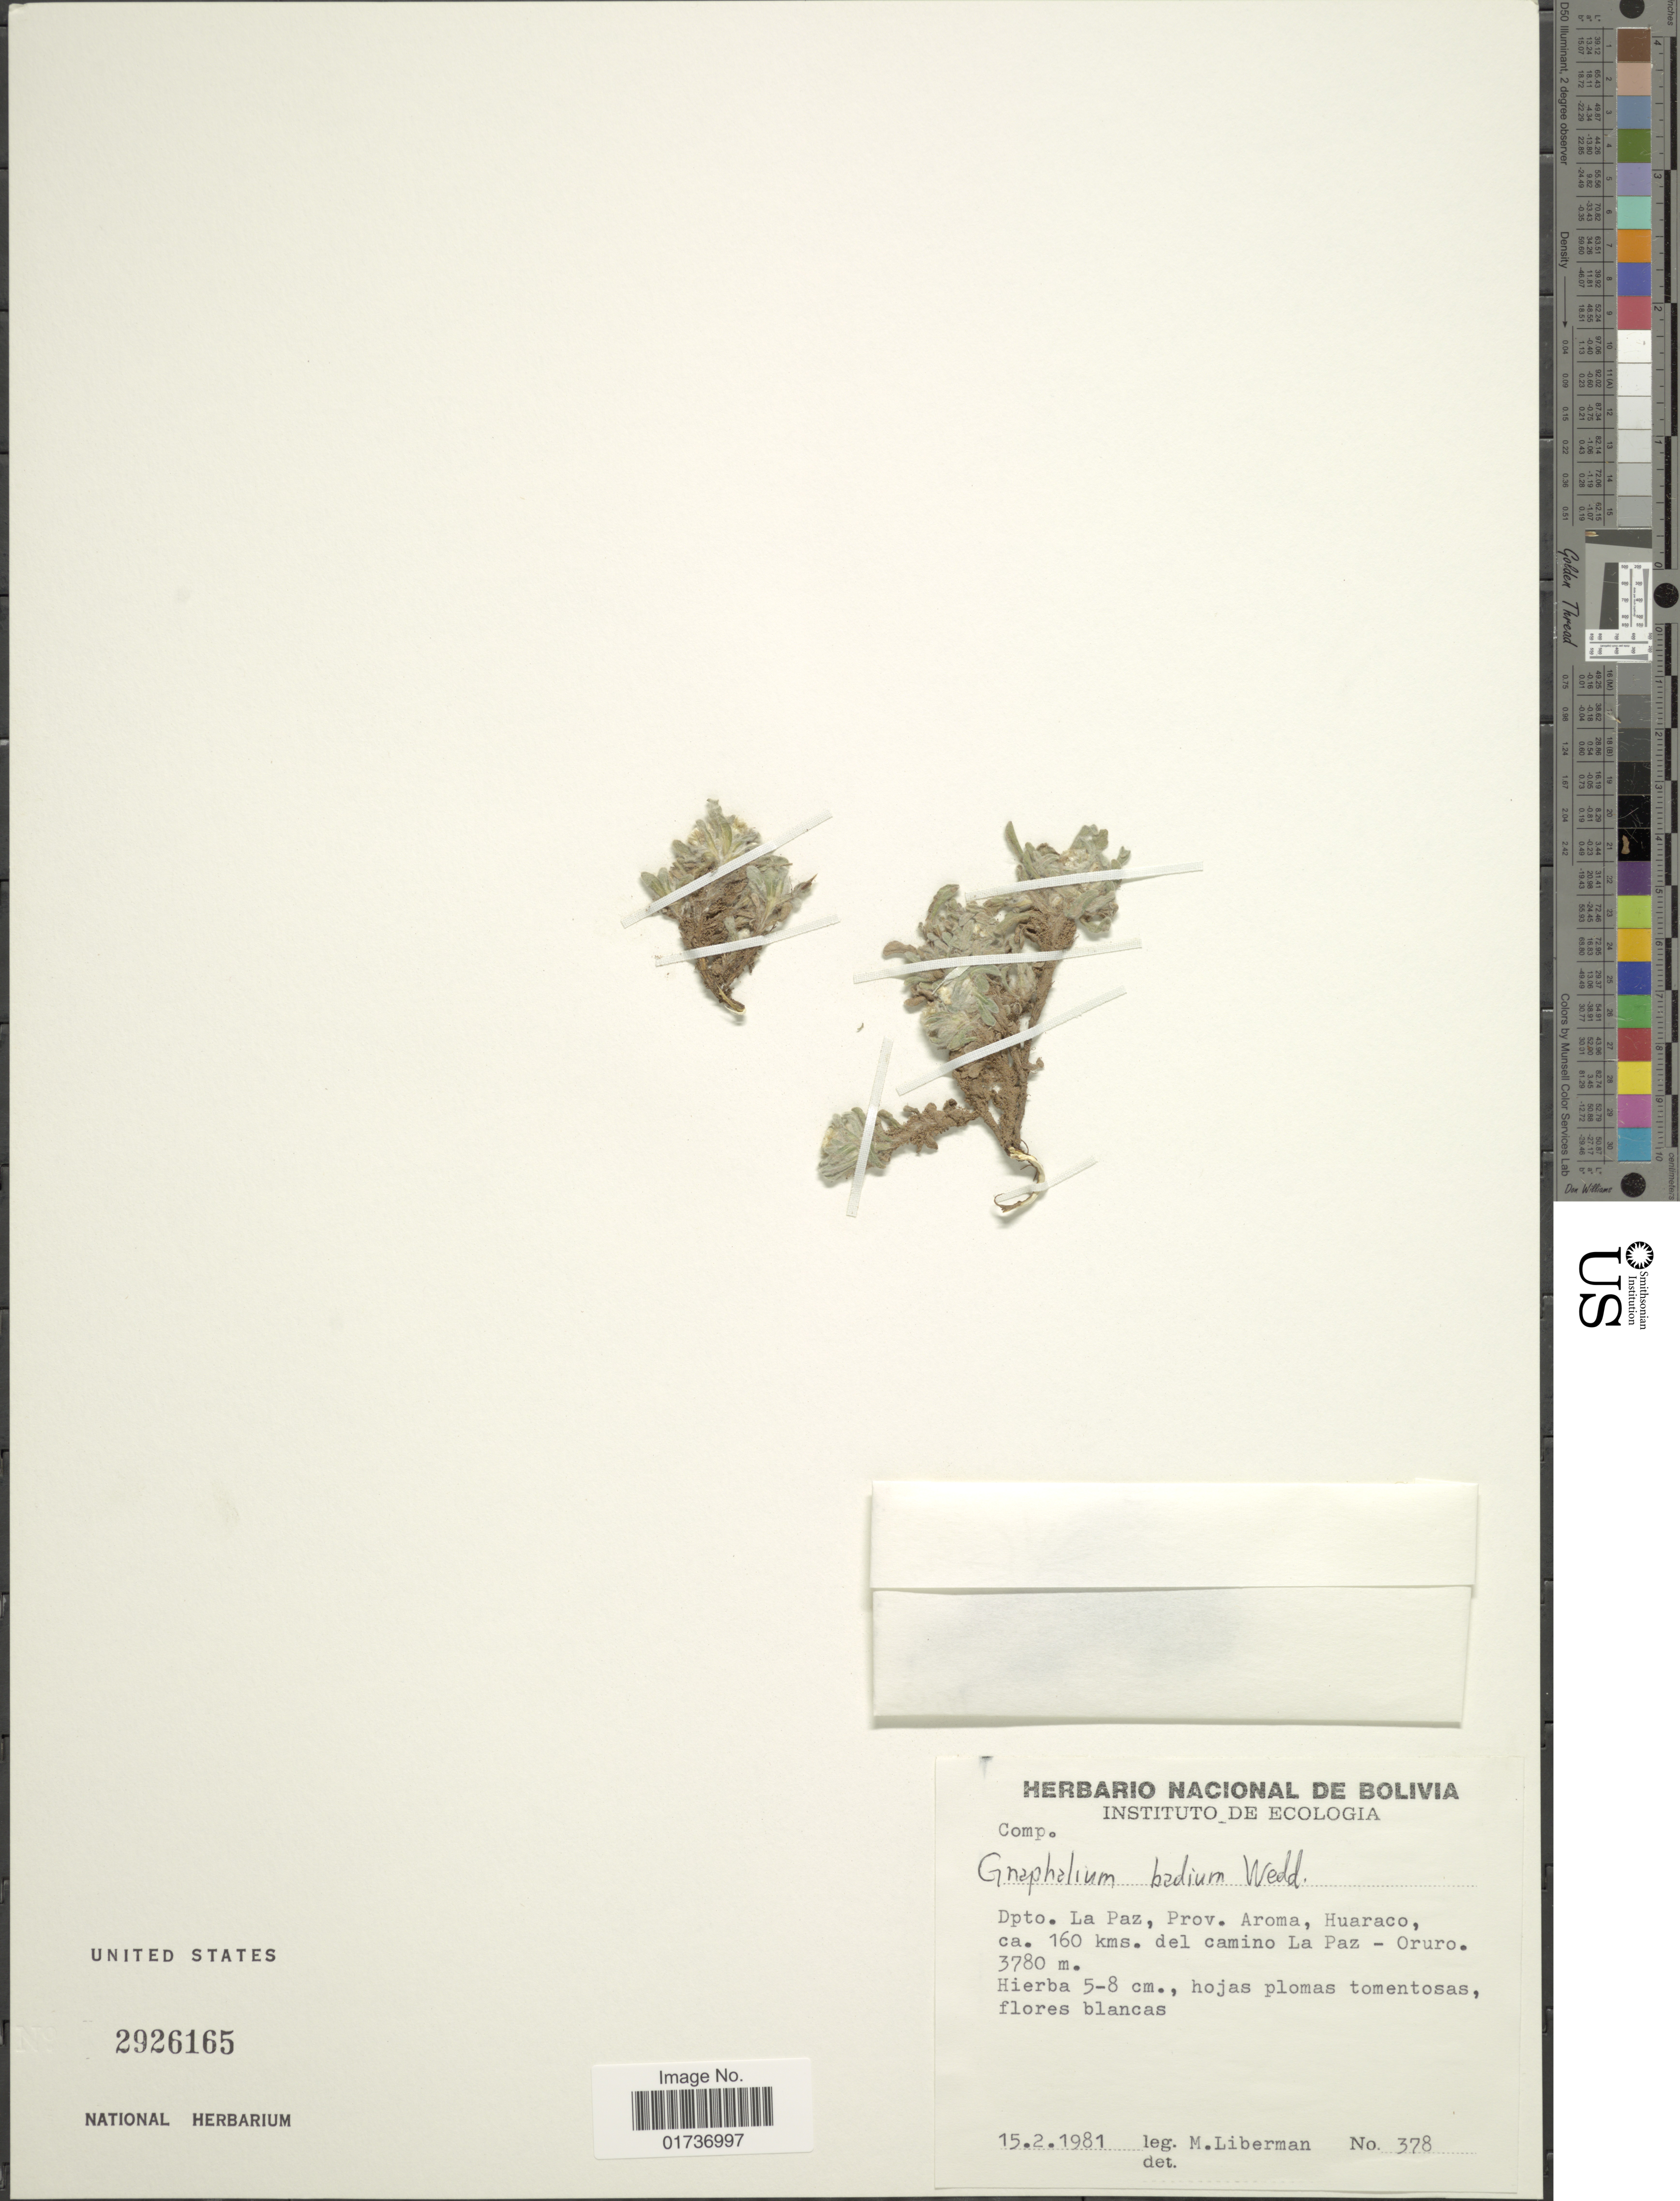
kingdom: Plantae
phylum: Tracheophyta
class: Magnoliopsida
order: Asterales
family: Asteraceae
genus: Gnaphalium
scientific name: Gnaphalium badium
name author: Wedd.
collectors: M. Liberman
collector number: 378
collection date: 1981-02-15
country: Bolivia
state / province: La Paz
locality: Dpto La Paz, Prov. Aroma, Huaraco, ca. 160 kms del camino La Paz - Oruro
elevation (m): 3780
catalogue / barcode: US 2926165